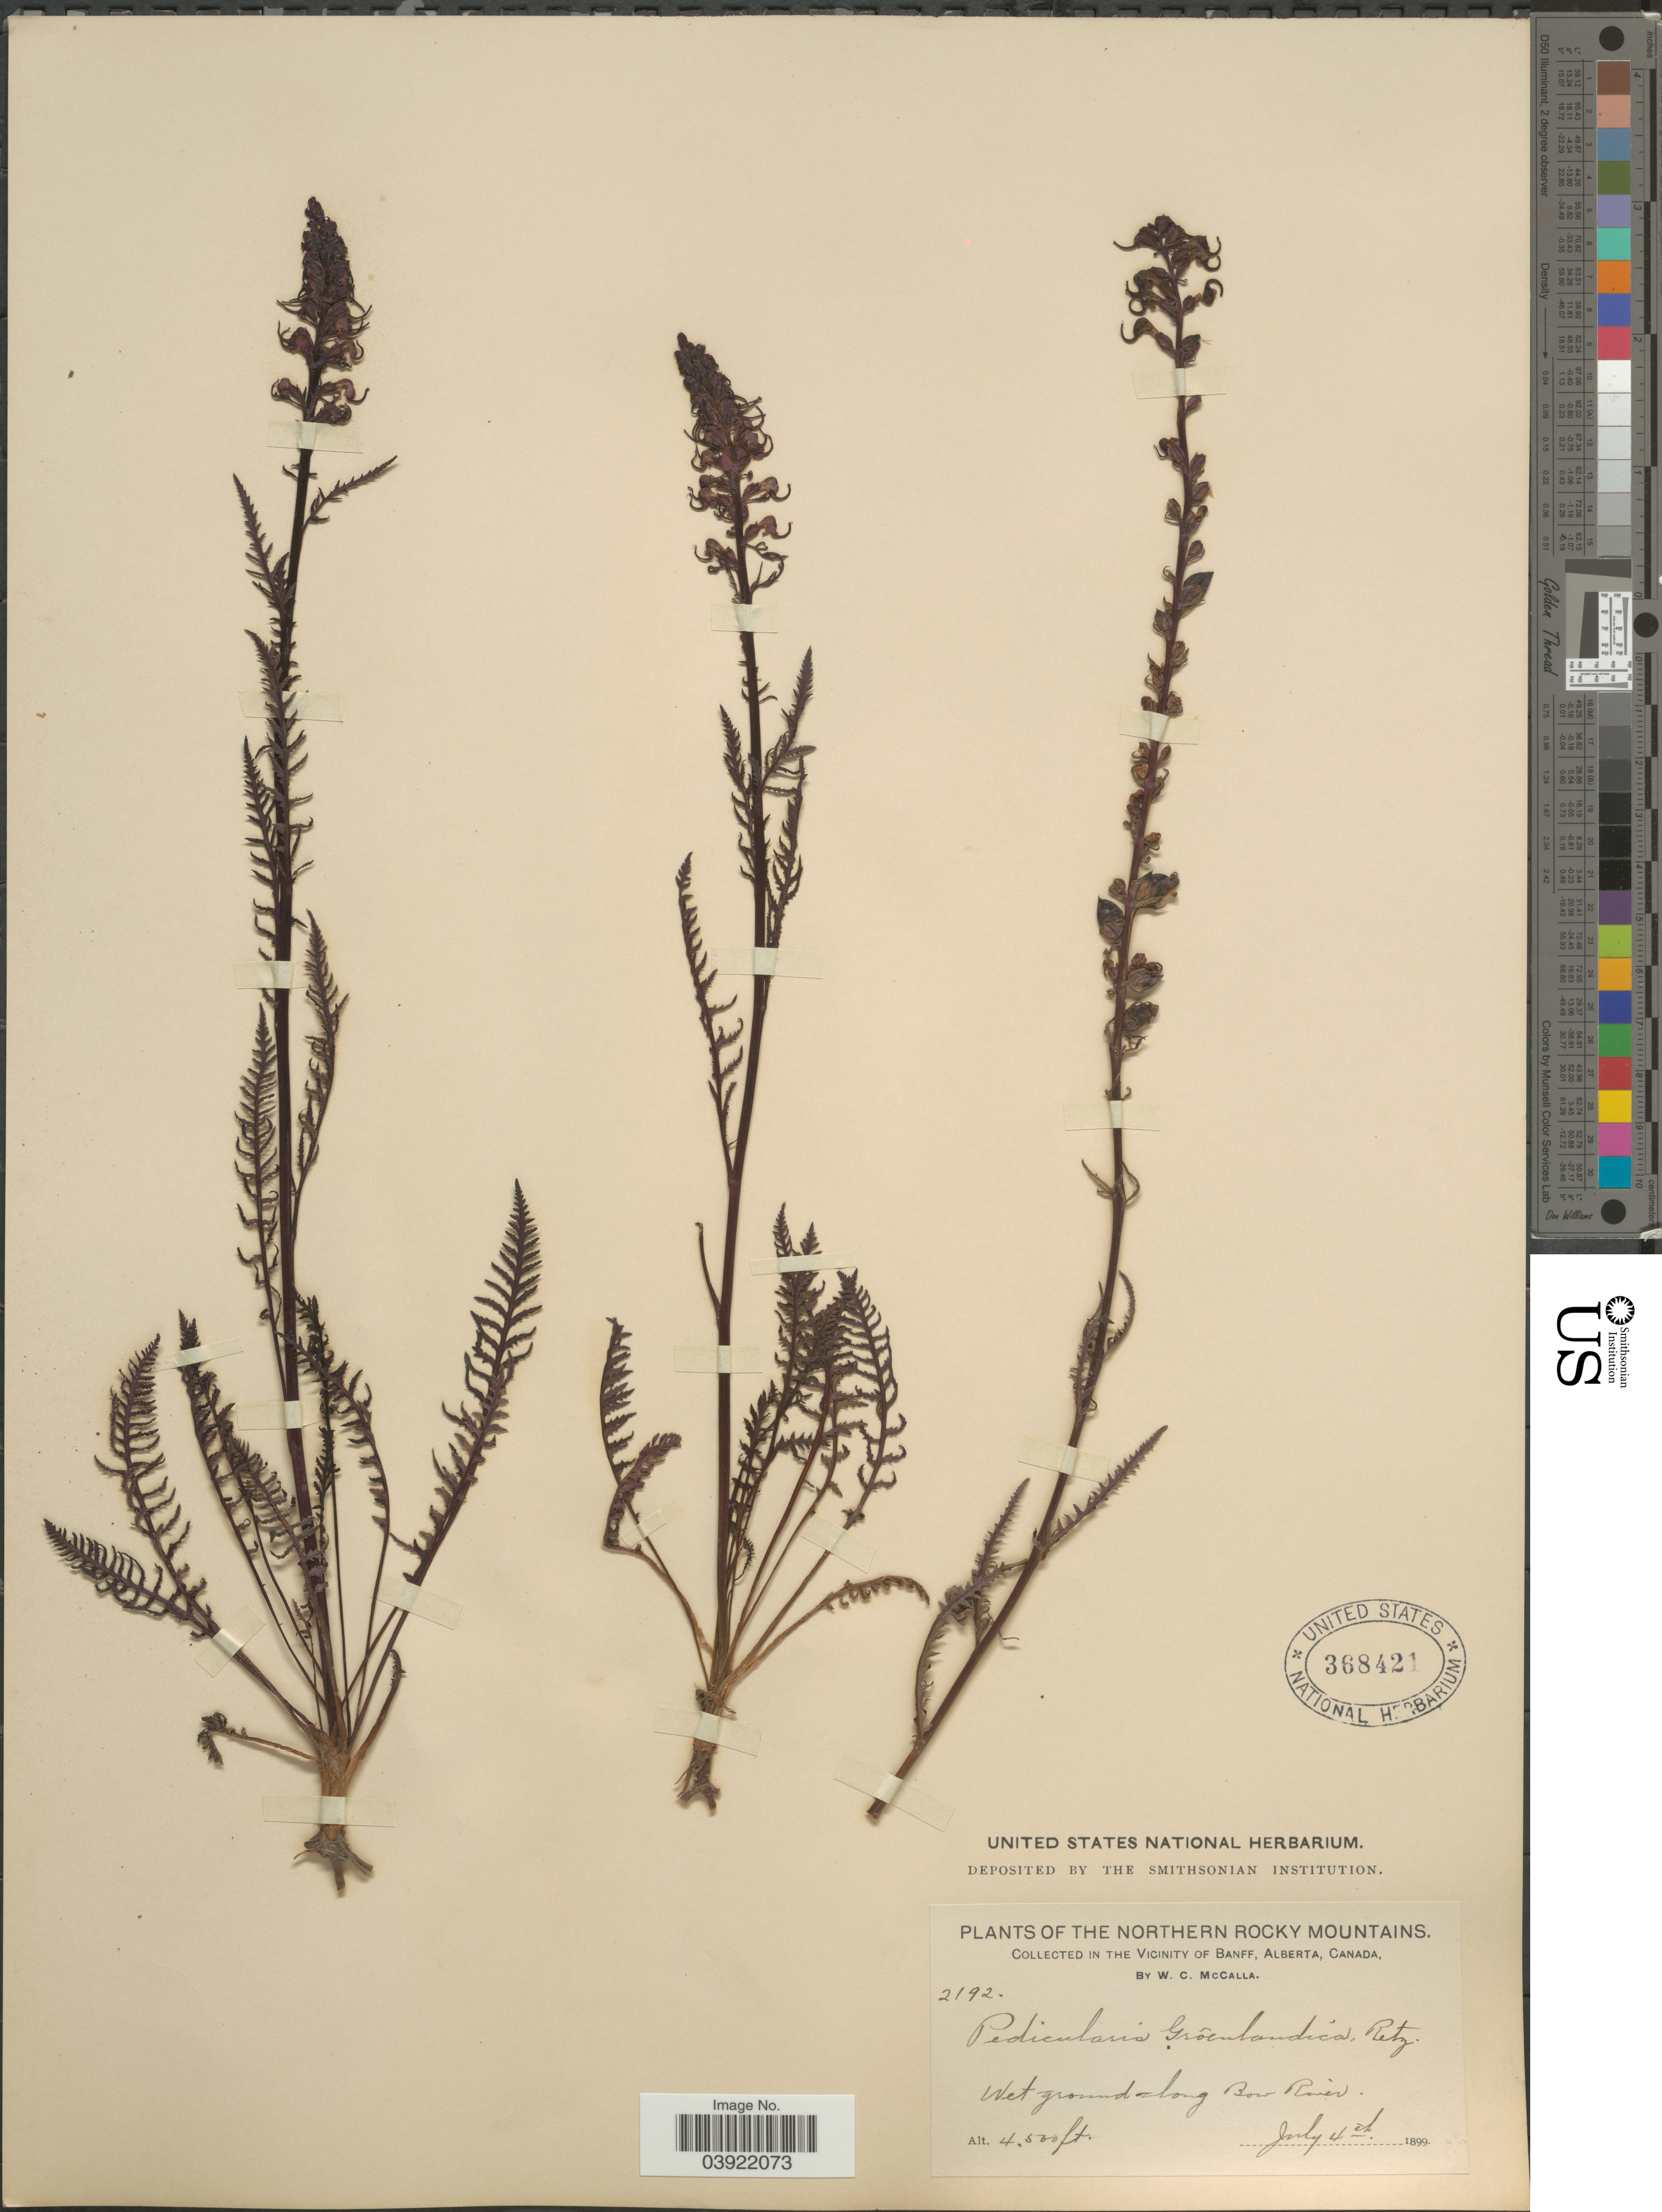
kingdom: Plantae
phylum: Tracheophyta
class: Magnoliopsida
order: Lamiales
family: Orobanchaceae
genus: Pedicularis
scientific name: Pedicularis groenlandica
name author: Retz.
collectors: W. McCalla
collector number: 2192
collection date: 1899-07-04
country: Canada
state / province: Alberta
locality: Northern Rocky Mountains. In the Vicinity of Banff. Wet ground along Bow River.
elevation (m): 1372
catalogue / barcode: US 368421